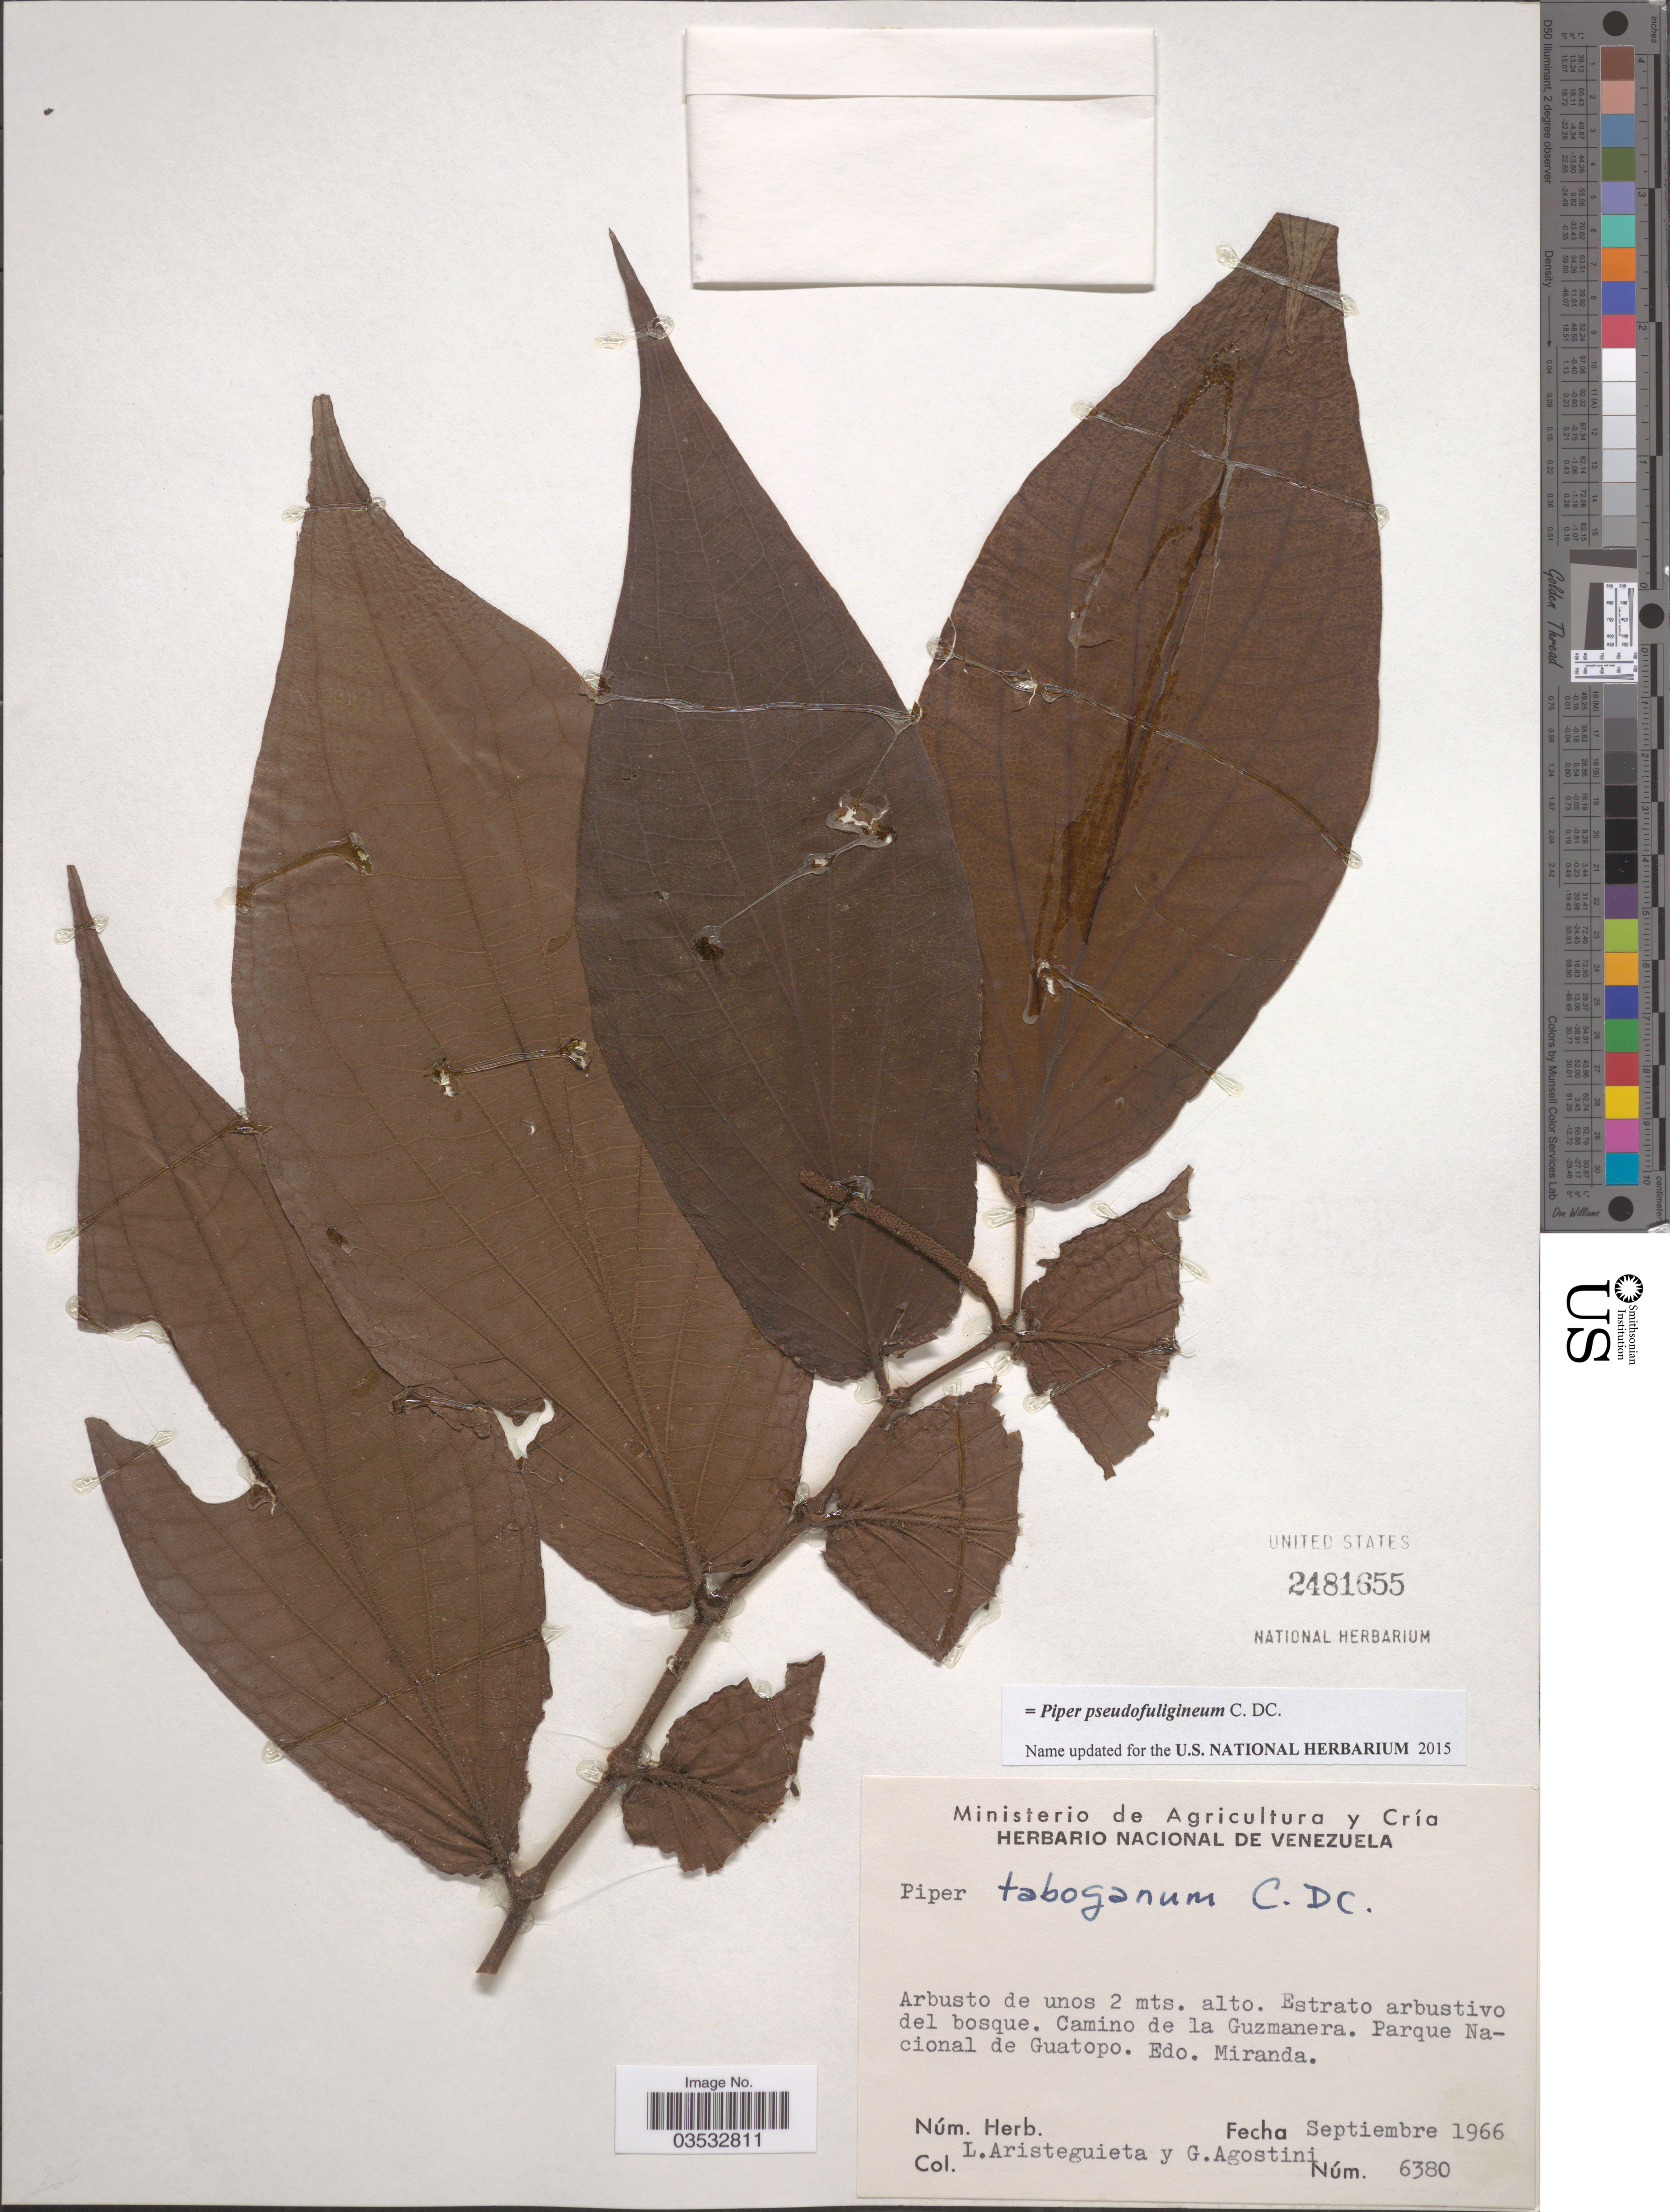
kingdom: Plantae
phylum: Tracheophyta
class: Magnoliopsida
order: Piperales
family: Piperaceae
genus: Piper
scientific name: Piper pseudofuligineum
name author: C. DC.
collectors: L. Aristeguieta & G. Agostini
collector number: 6380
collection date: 1966-09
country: Venezuela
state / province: Miranda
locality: Camino de la Guzmanera. Parque Nacional de Guatopo.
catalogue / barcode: US 2481655